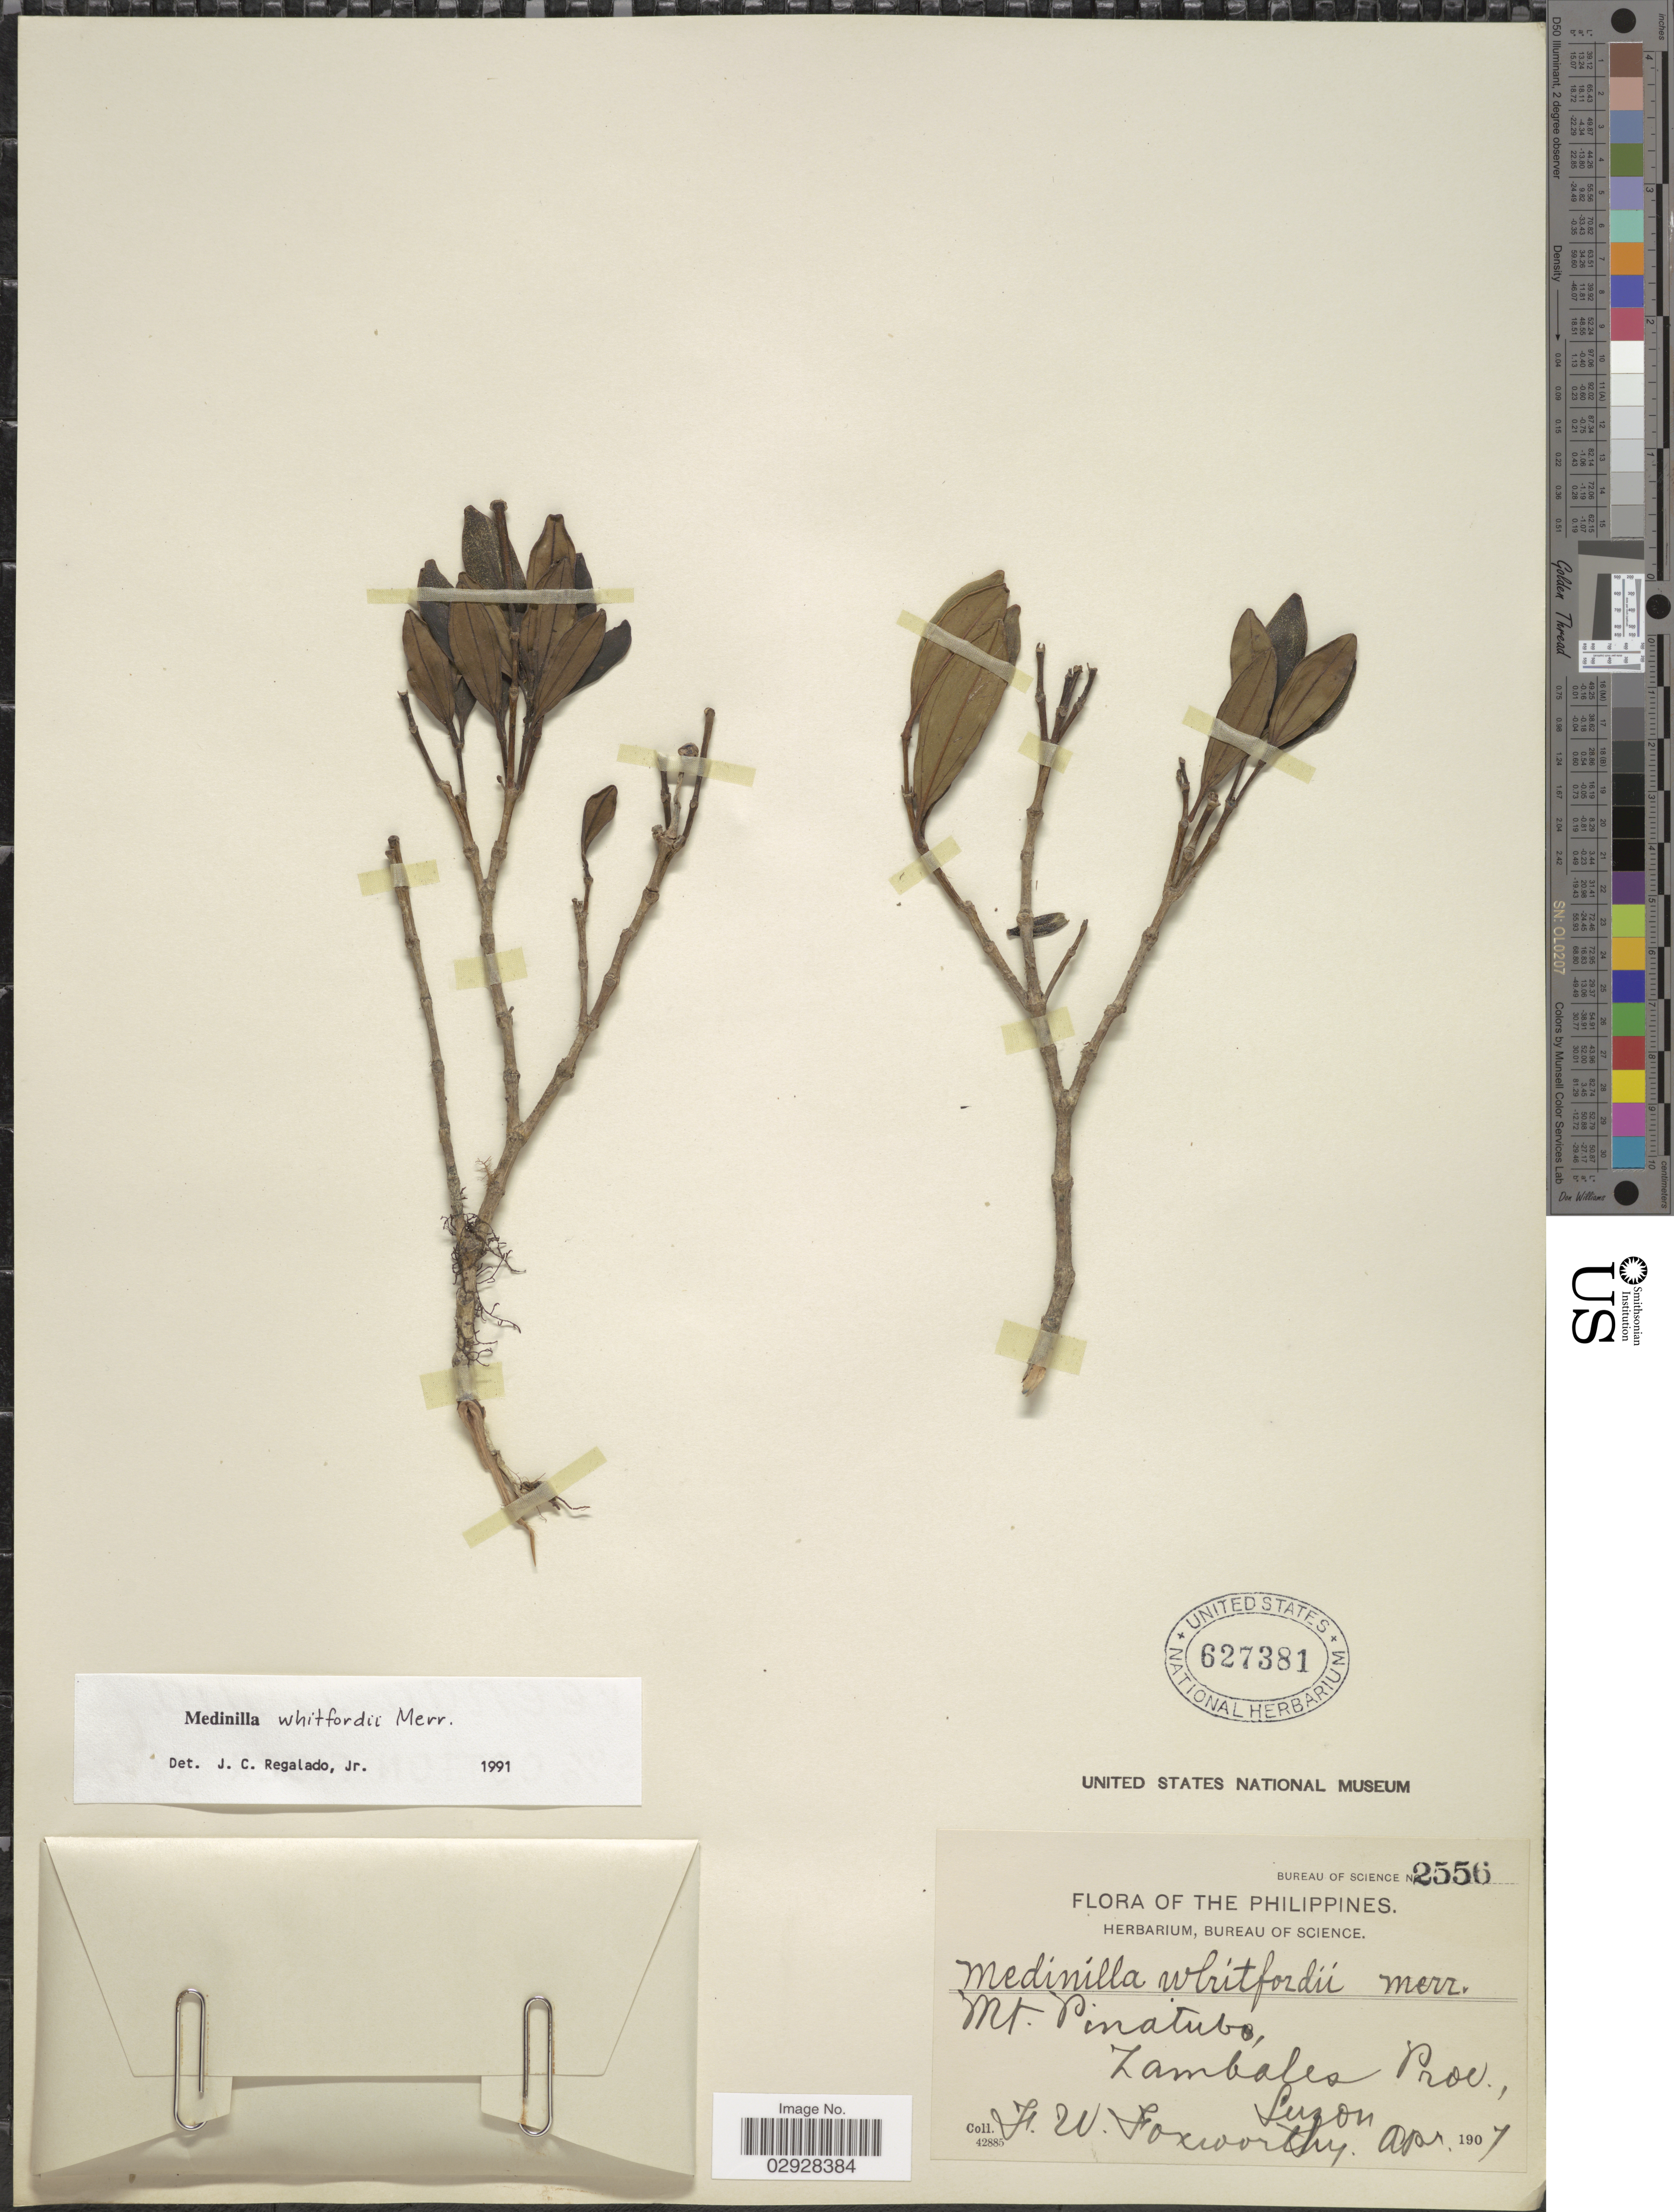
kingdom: Plantae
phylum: Tracheophyta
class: Magnoliopsida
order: Myrtales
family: Melastomataceae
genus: Medinilla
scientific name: Medinilla whitfordii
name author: Merr.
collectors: F. W. Foxworthy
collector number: Bureau of Science 2556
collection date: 1907-03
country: Philippines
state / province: Central Luzon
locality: Mt. Pinatubo, Zambales Prov., Luzon.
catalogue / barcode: US 627381